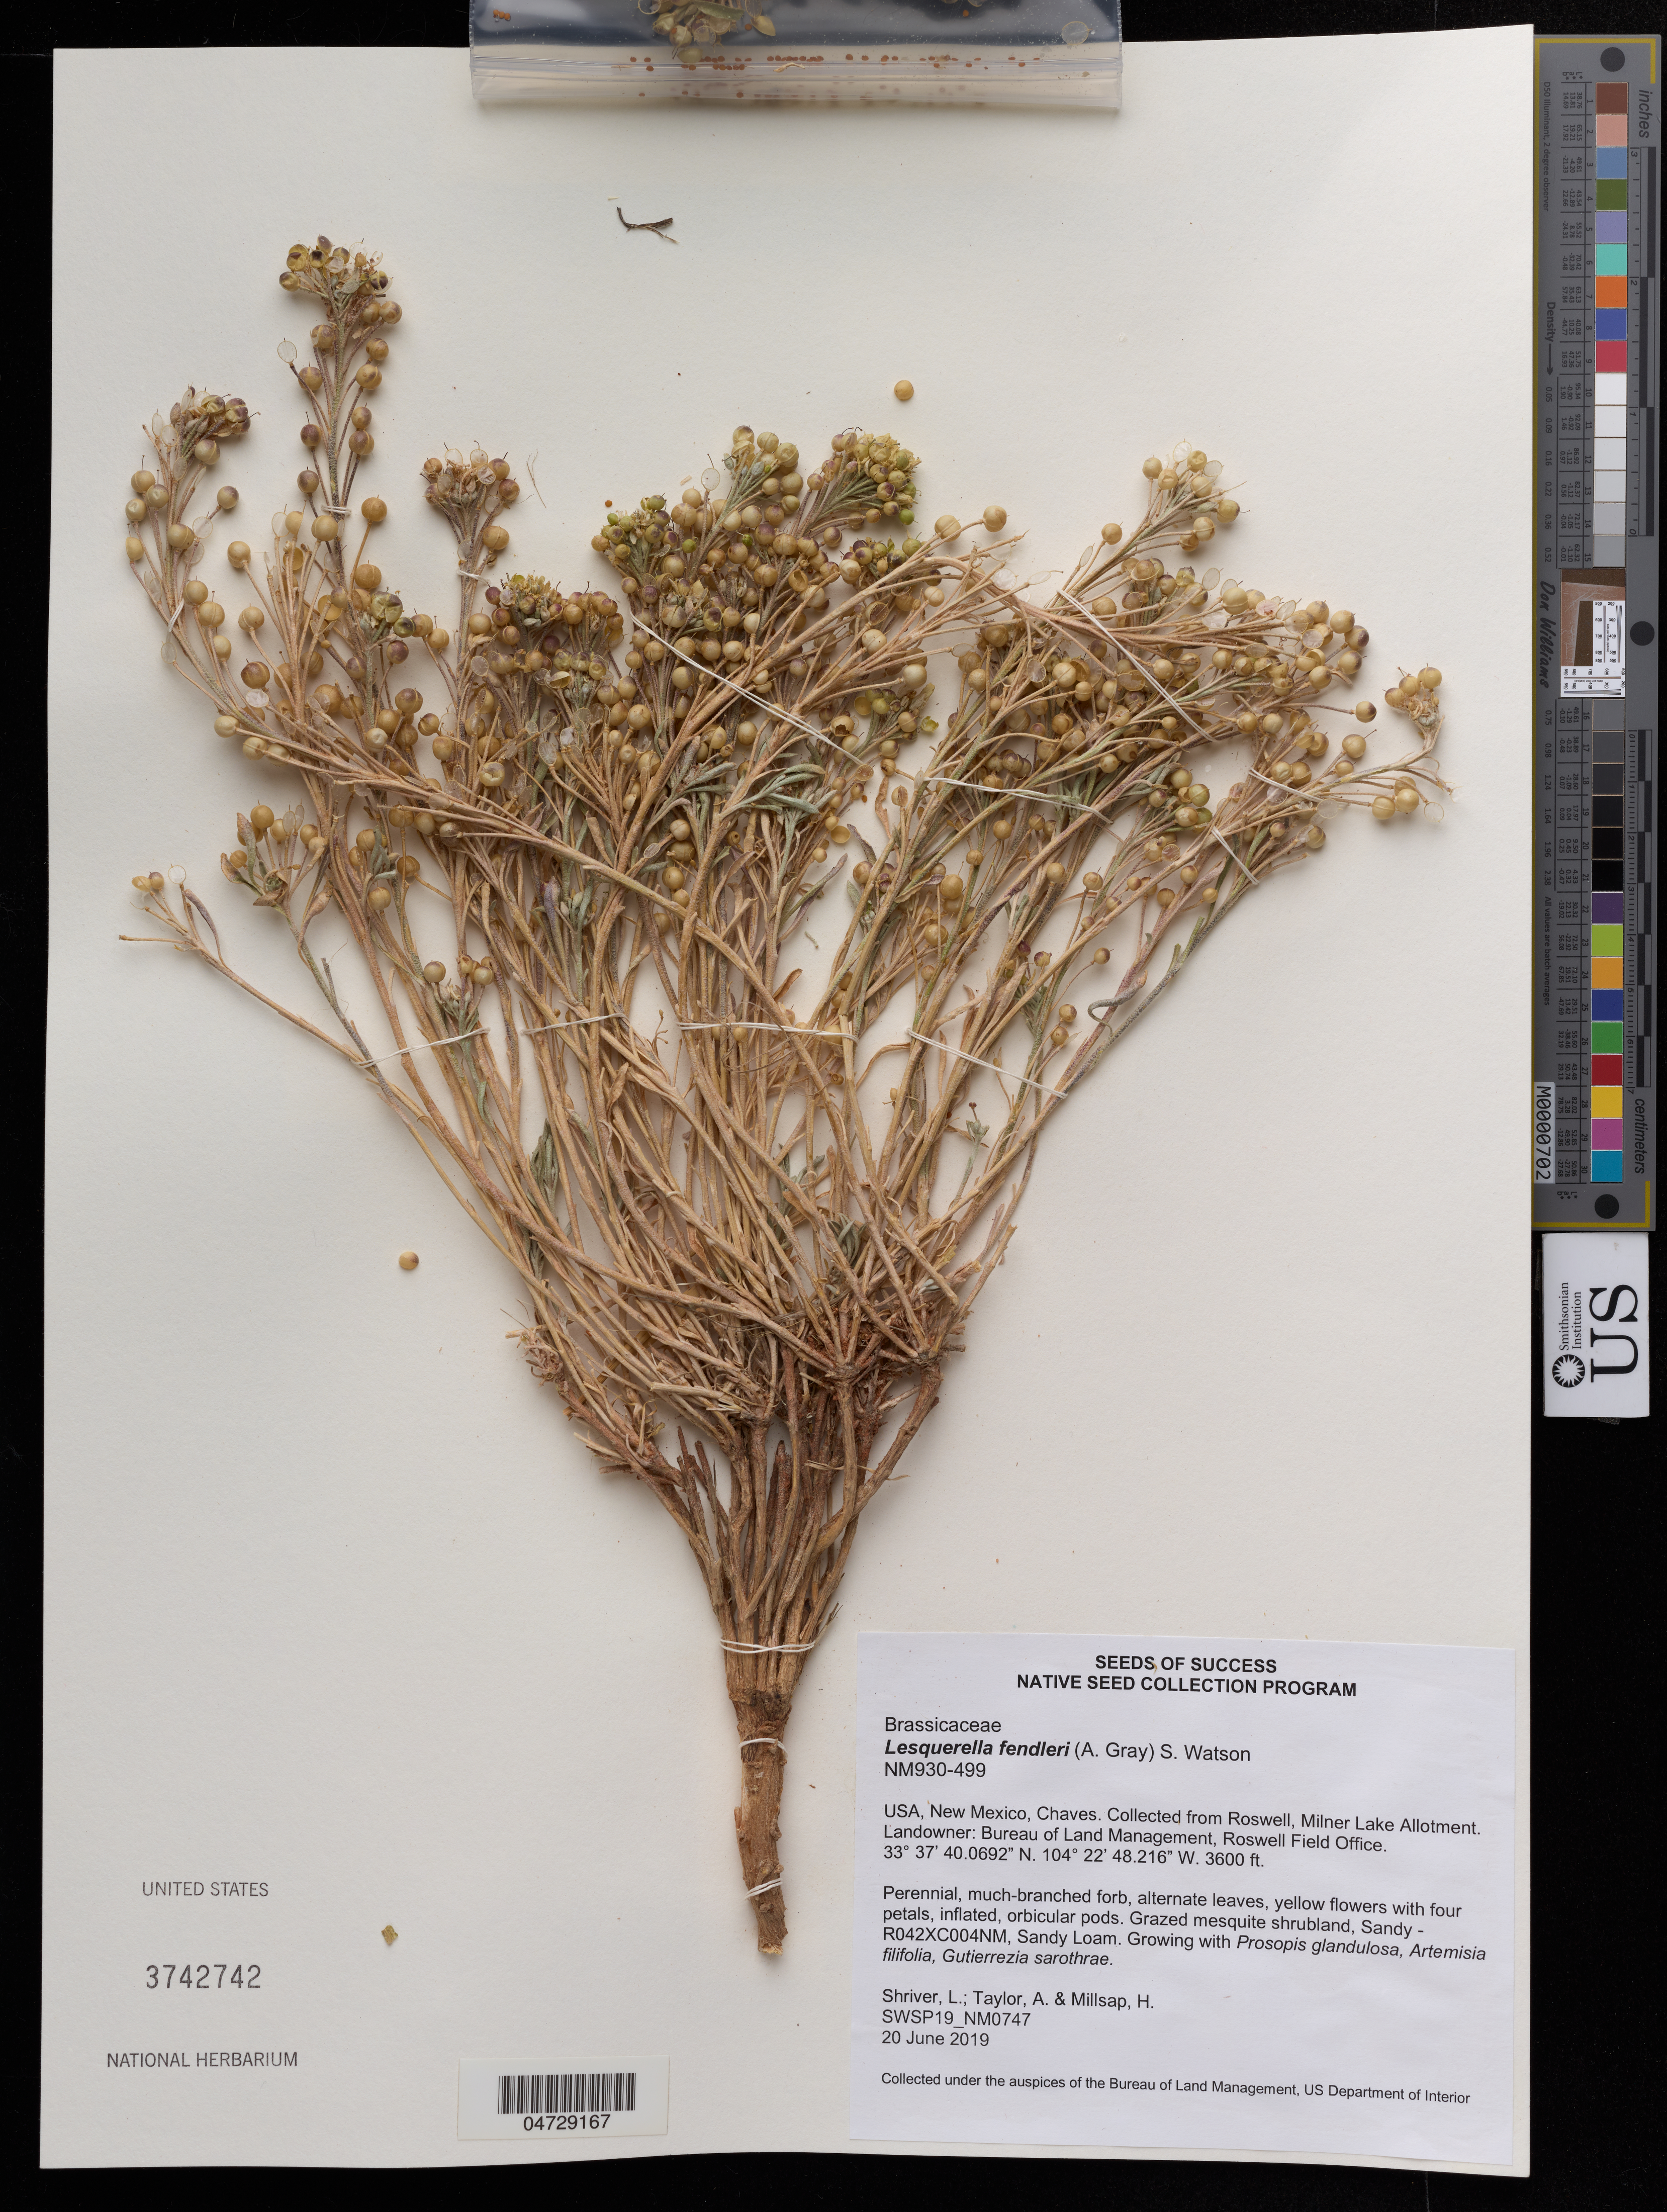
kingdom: Plantae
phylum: Tracheophyta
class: Magnoliopsida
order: Brassicales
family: Brassicaceae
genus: Lesquerella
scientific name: Lesquerella fendleri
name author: (A. Gray) S. Watson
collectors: L. Shriver & A. Taylor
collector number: SWSP19_NM0747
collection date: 2019-06-20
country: United States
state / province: New Mexico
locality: Chaves. Collected from Roswell, Milner Lake Allotment. Landowner: Bureau of Land Management, Roswell Field Office.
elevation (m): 1097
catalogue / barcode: US 3742742